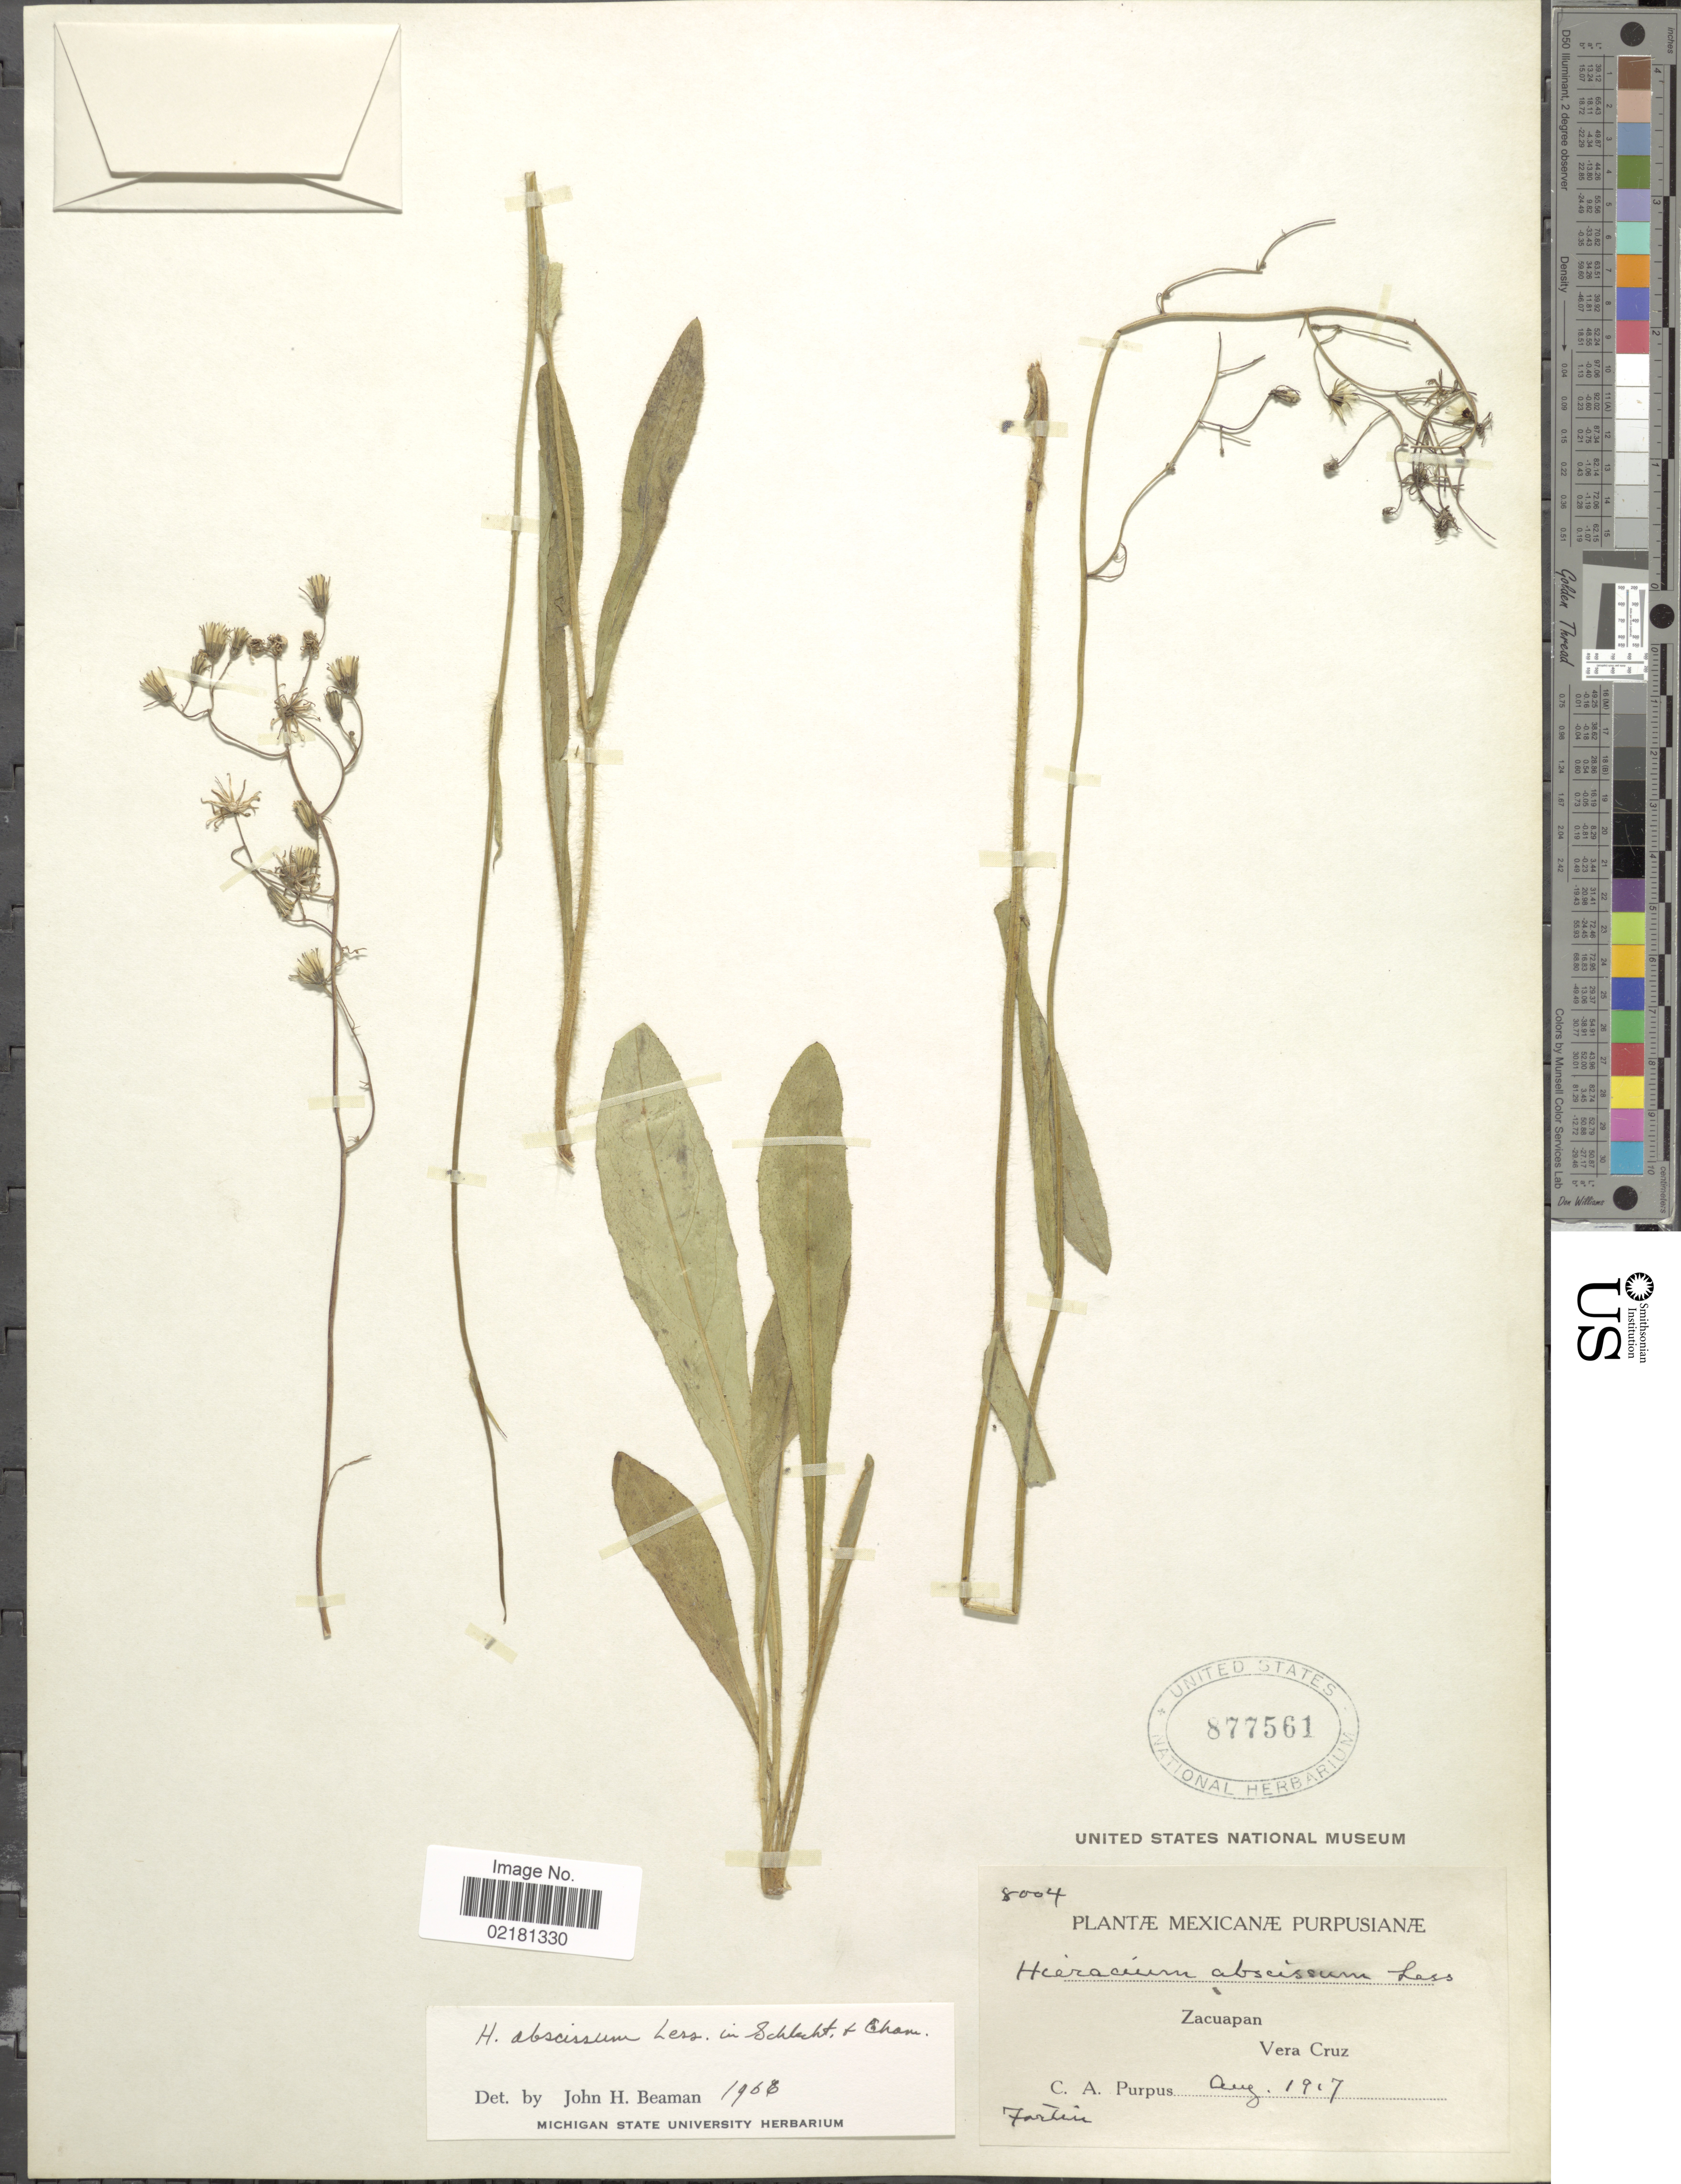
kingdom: Plantae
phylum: Tracheophyta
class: Magnoliopsida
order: Asterales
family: Asteraceae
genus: Hieracium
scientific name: Hieracium abscissum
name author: Less.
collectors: C. A. Purpus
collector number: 8004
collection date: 1917-08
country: Mexico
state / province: Veracruz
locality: Zacuapan, Vera Cruz.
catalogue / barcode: US 877561